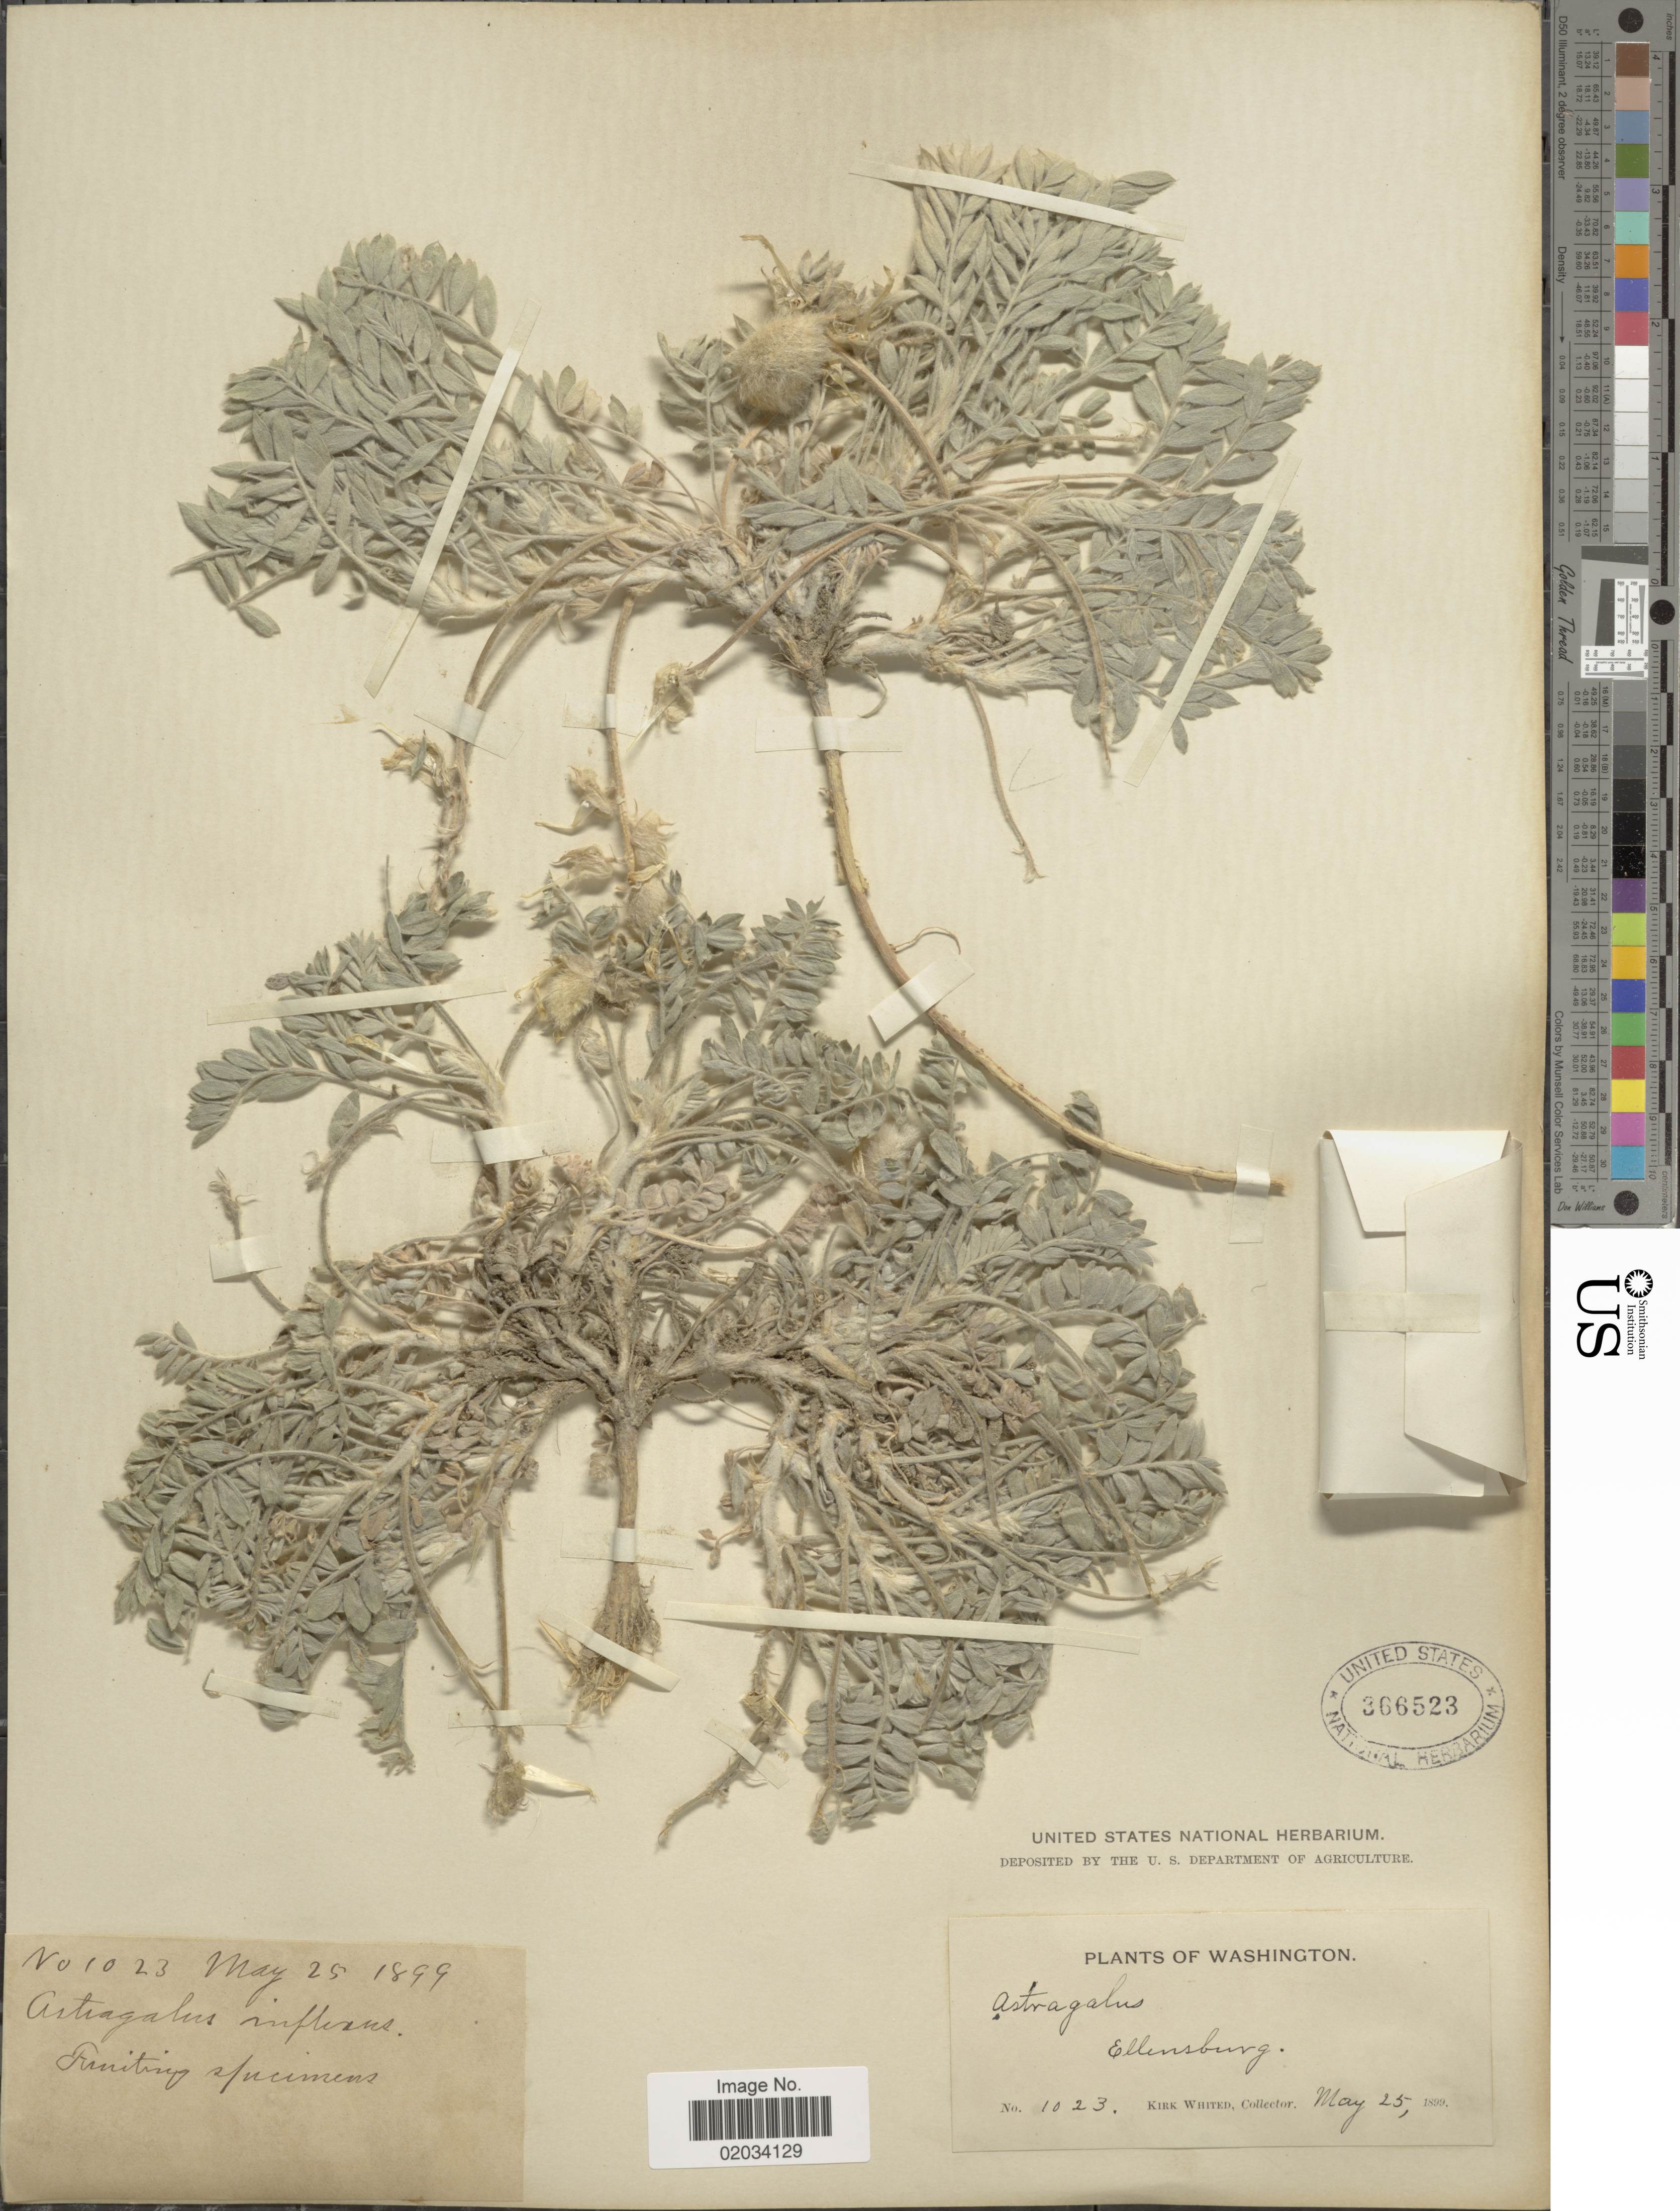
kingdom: Plantae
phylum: Tracheophyta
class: Magnoliopsida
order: Fabales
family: Fabaceae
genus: Astragalus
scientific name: Astragalus inflexus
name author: Douglas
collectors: K. Whited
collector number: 1023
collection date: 1899-05-25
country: United States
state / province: Washington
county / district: Kittitas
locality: Ellensburg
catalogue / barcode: US 366523